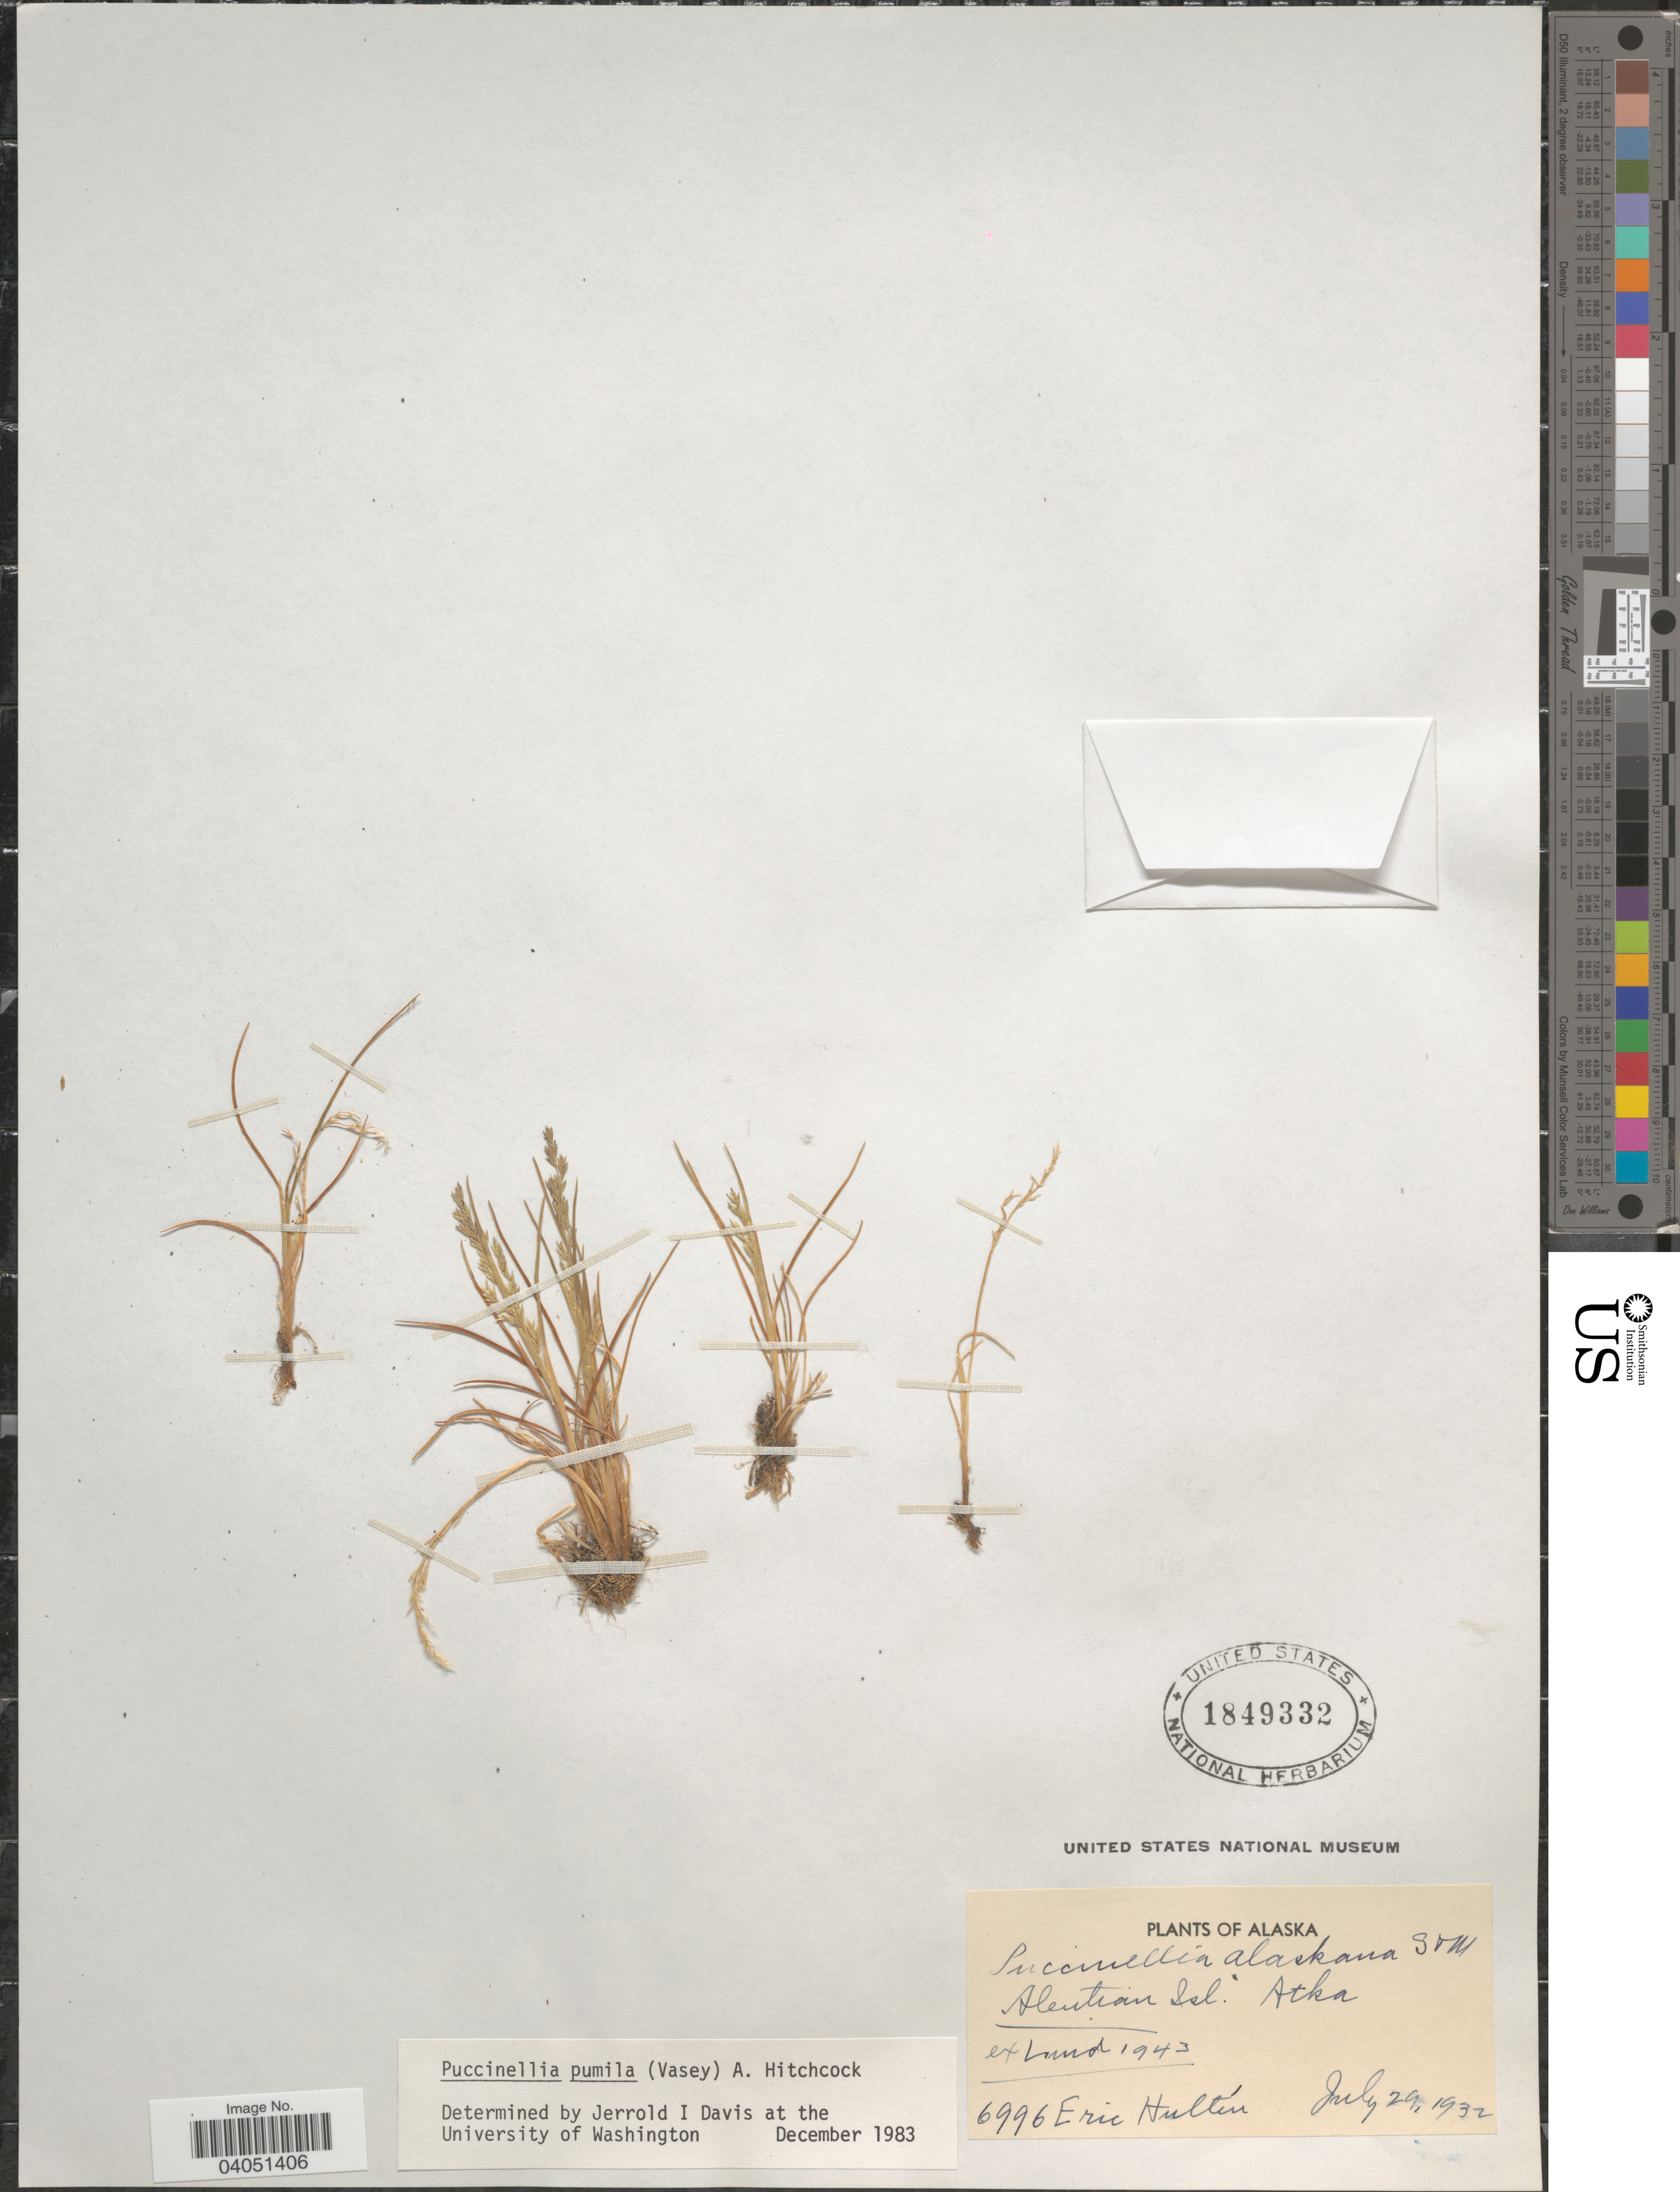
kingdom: Plantae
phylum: Tracheophyta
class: Liliopsida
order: Poales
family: Poaceae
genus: Puccinellia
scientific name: Puccinellia pumila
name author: (Vasey) Hitchc.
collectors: E. G. Hultén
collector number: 6996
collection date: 1932-07-29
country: United States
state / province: Alaska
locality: Aleutian Isl. Atka.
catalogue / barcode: US 1849332